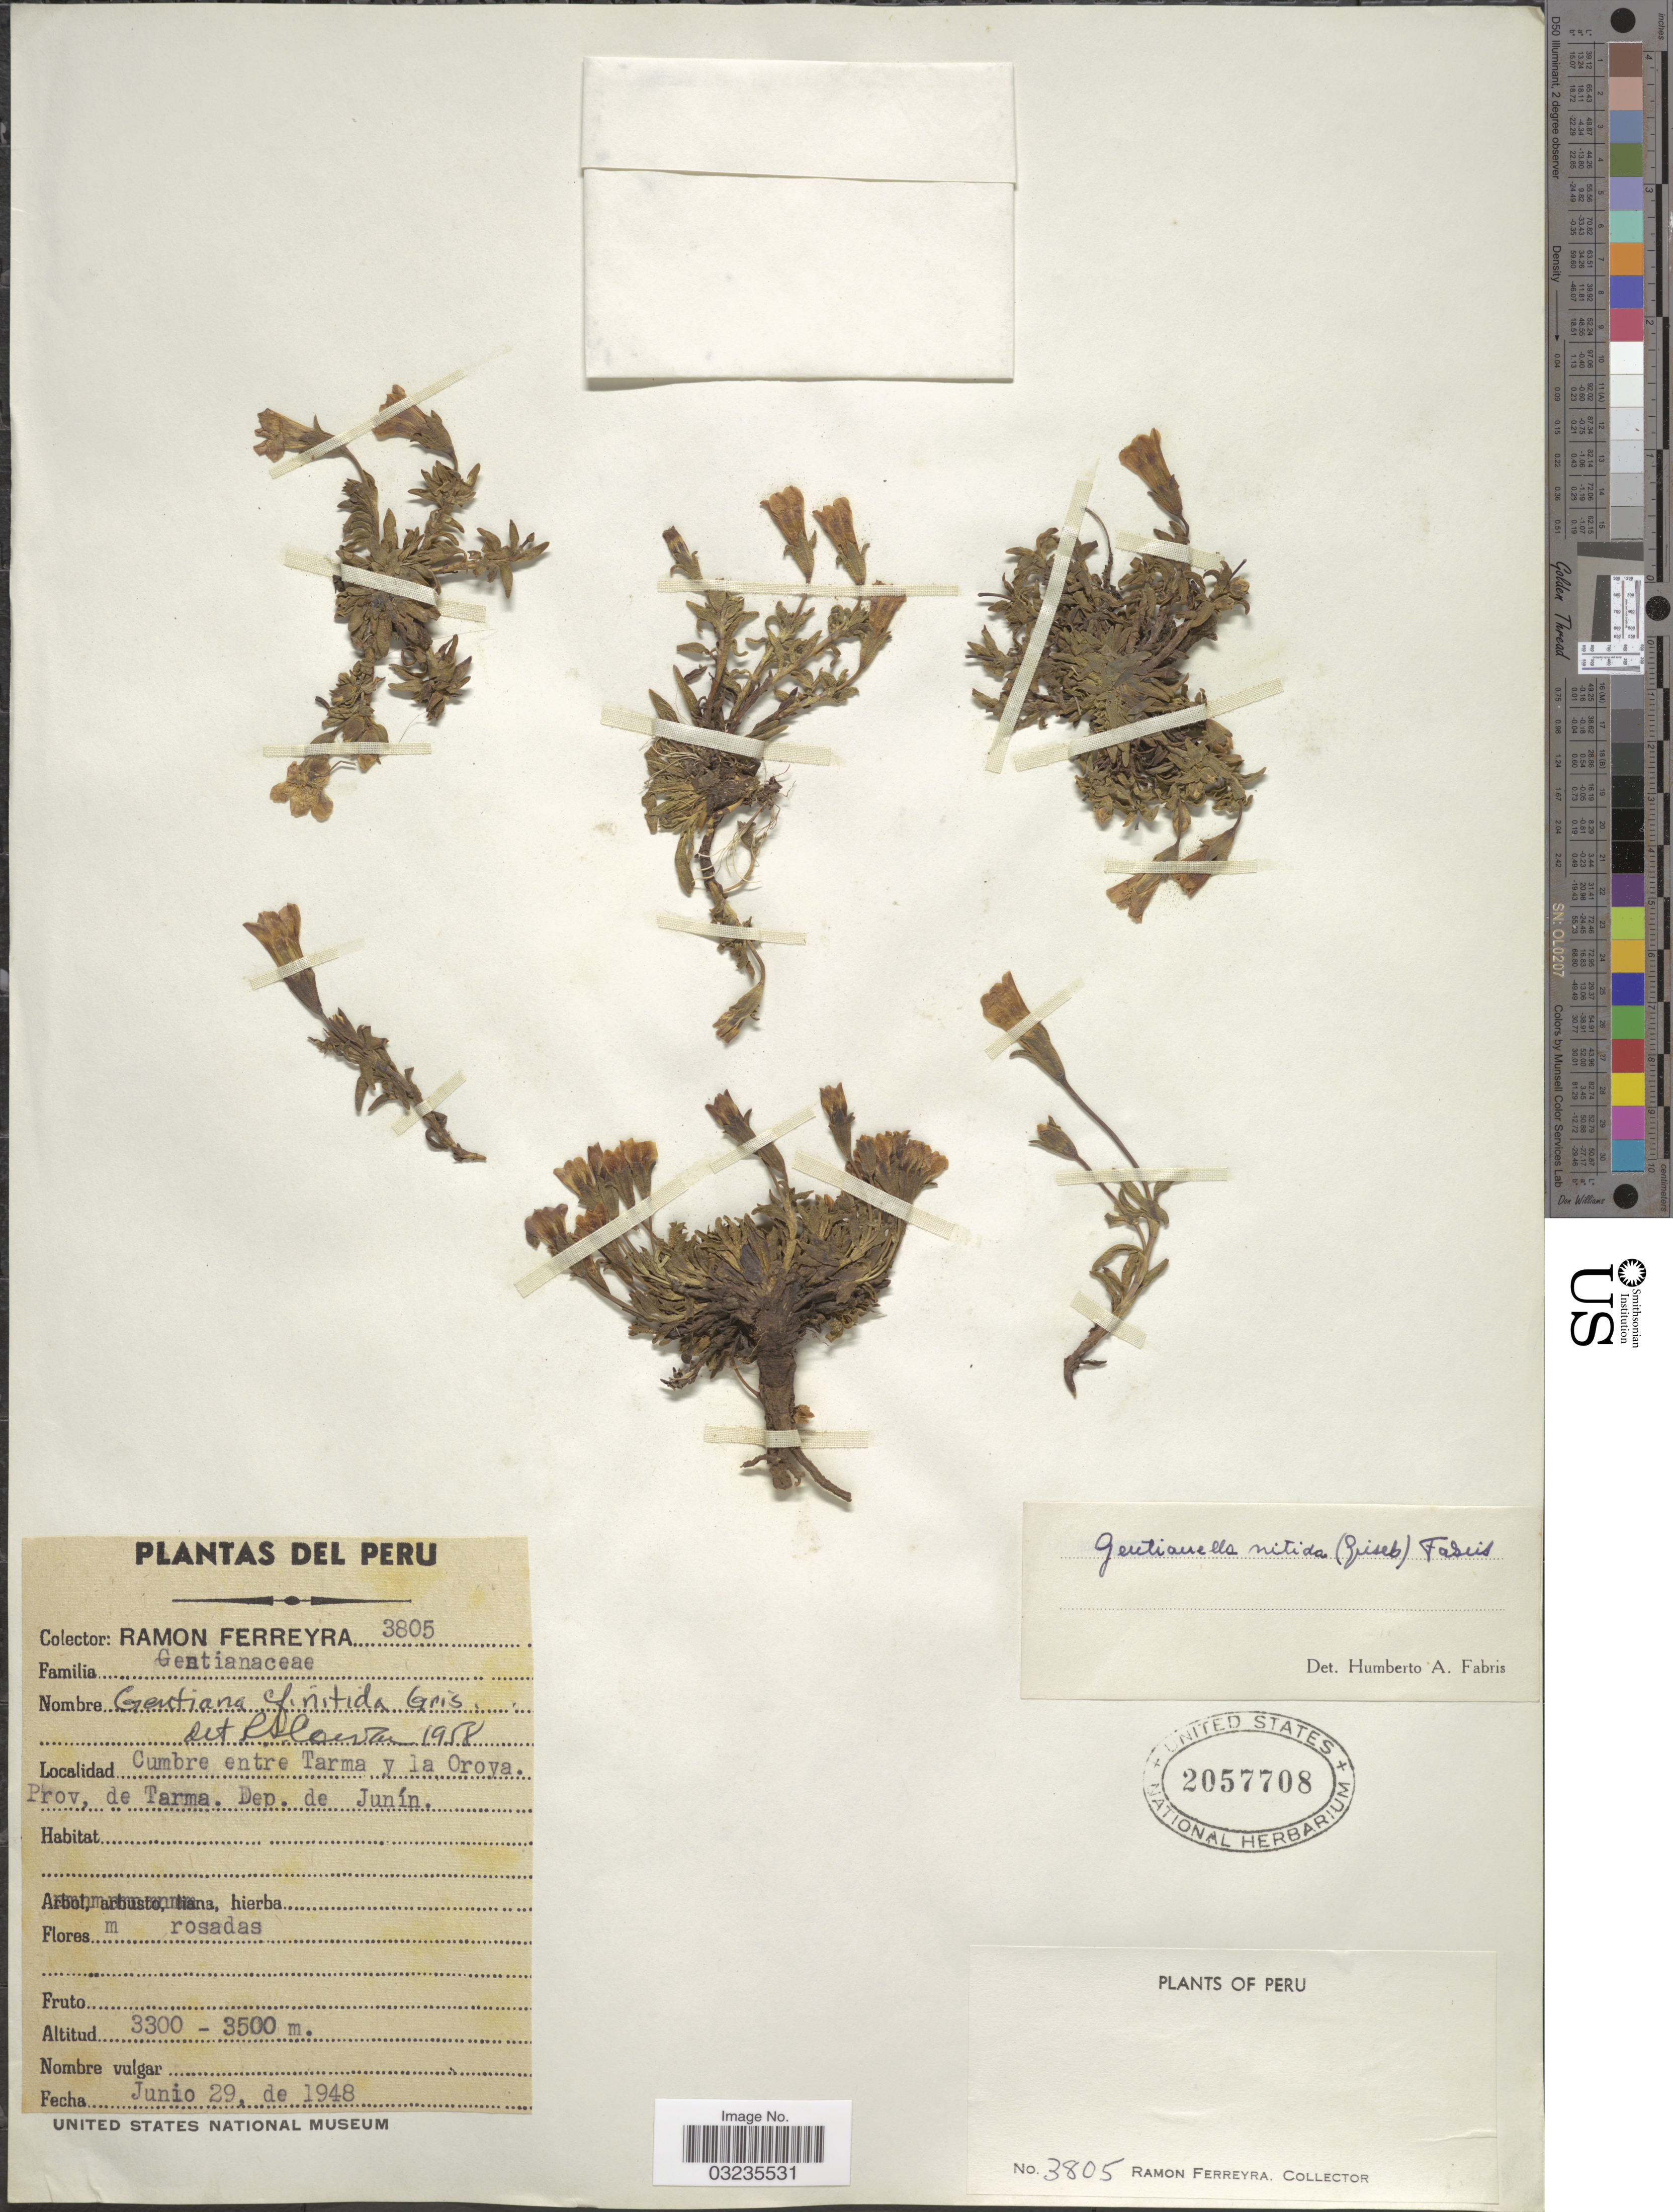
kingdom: Plantae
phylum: Tracheophyta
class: Magnoliopsida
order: Gentianales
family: Gentianaceae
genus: Gentiana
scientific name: Gentiana nitida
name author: Griseb.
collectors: R. A. Ferreyra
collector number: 3805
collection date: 1948-06-29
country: Peru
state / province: Junín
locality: Cumbre entre Tarma y la Oroya. Prov, de Tarma. Dep. de Junín.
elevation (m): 3300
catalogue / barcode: US 2057708